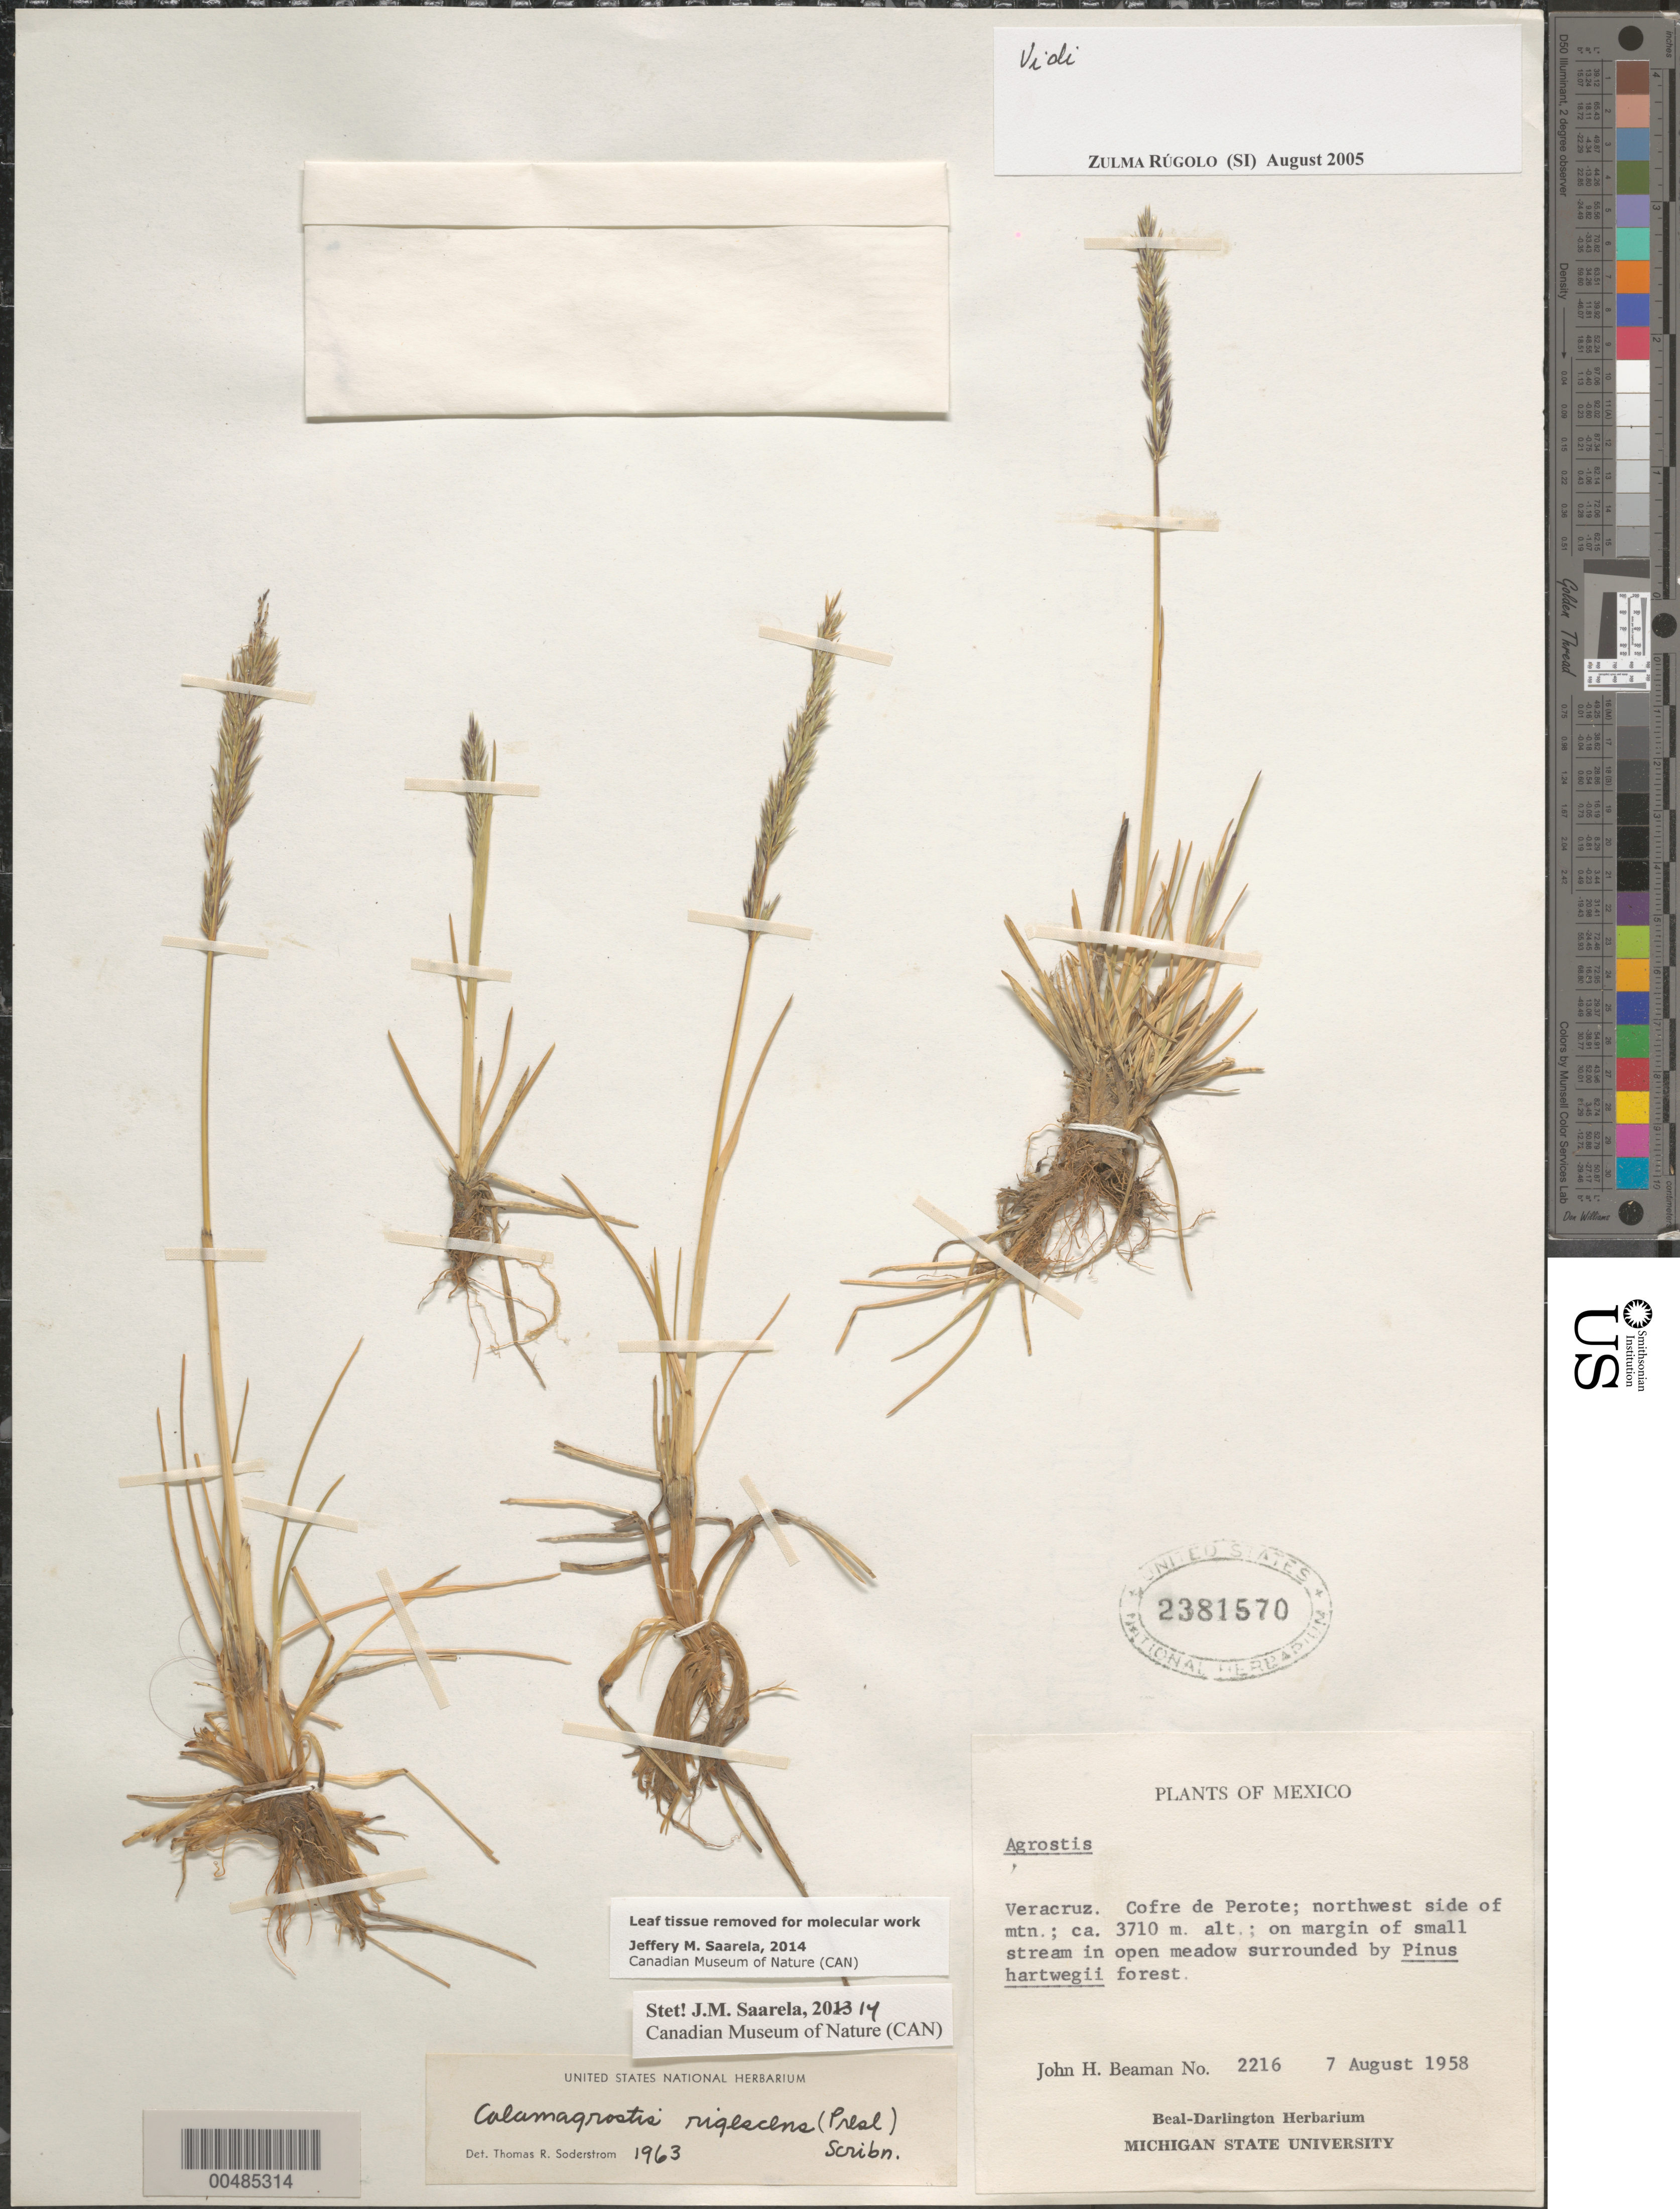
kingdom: Plantae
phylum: Tracheophyta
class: Liliopsida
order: Poales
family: Poaceae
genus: Cinnagrostis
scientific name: Cinnagrostis rigescens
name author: (J. Presl) P.M. Peterson et al.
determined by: Poaceae Reorganization Project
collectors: J. H. Beaman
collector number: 2216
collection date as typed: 7 Aug 1958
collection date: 1958-08-07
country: Mexico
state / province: Veracruz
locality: Cofre de Perote, NW side of mtn.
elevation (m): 3710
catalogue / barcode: US 2381570